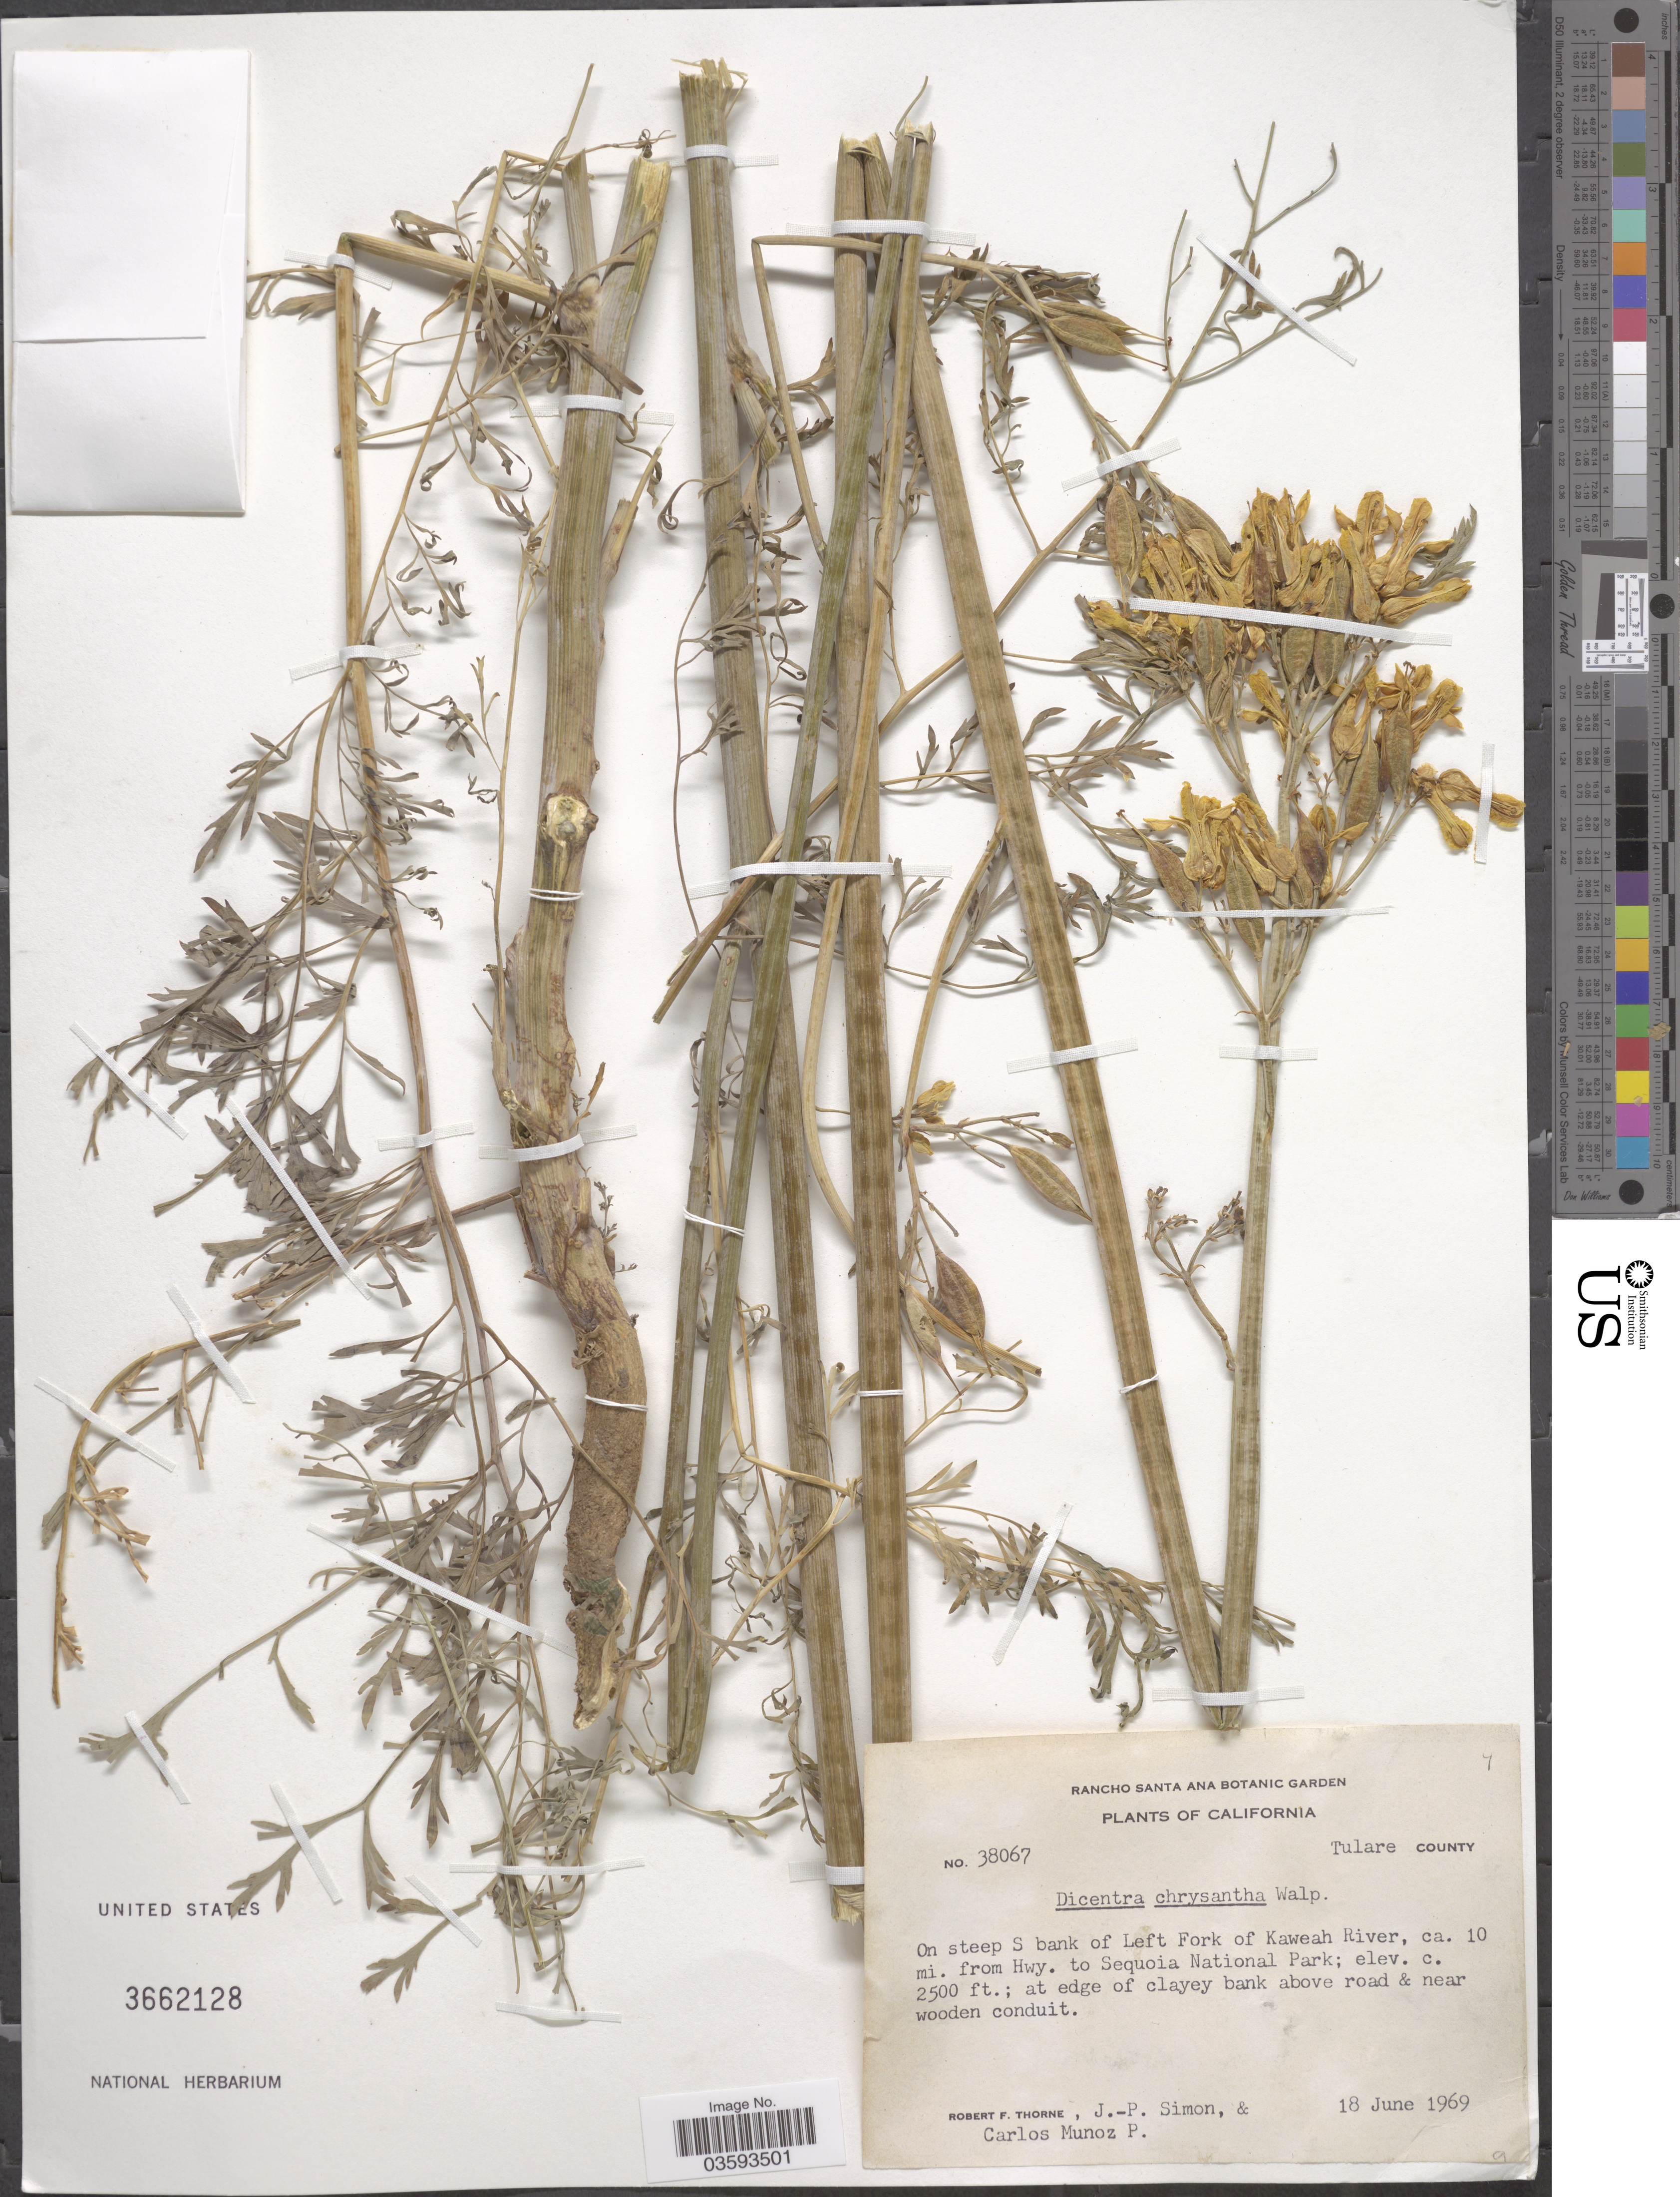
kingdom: Plantae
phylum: Tracheophyta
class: Magnoliopsida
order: Ranunculales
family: Papaveraceae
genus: Ehrendorferia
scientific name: Ehrendorferia chrysantha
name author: (Hook. & Arn.) Rylander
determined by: Strong, M. T., (US), Smithsonian Institution - National Museum of Natural History (UNITED STATES)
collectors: R. F. Thorne, J.-P. Simon & C. Munoz P.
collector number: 38067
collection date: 1969-06-18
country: United States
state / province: California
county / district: Tulare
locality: Tulare County. On steep S bank of Left Fork of Kaweah River, ca. 10 mi. from Hwy. to Sequoia National Park.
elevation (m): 762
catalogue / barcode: US 3662128